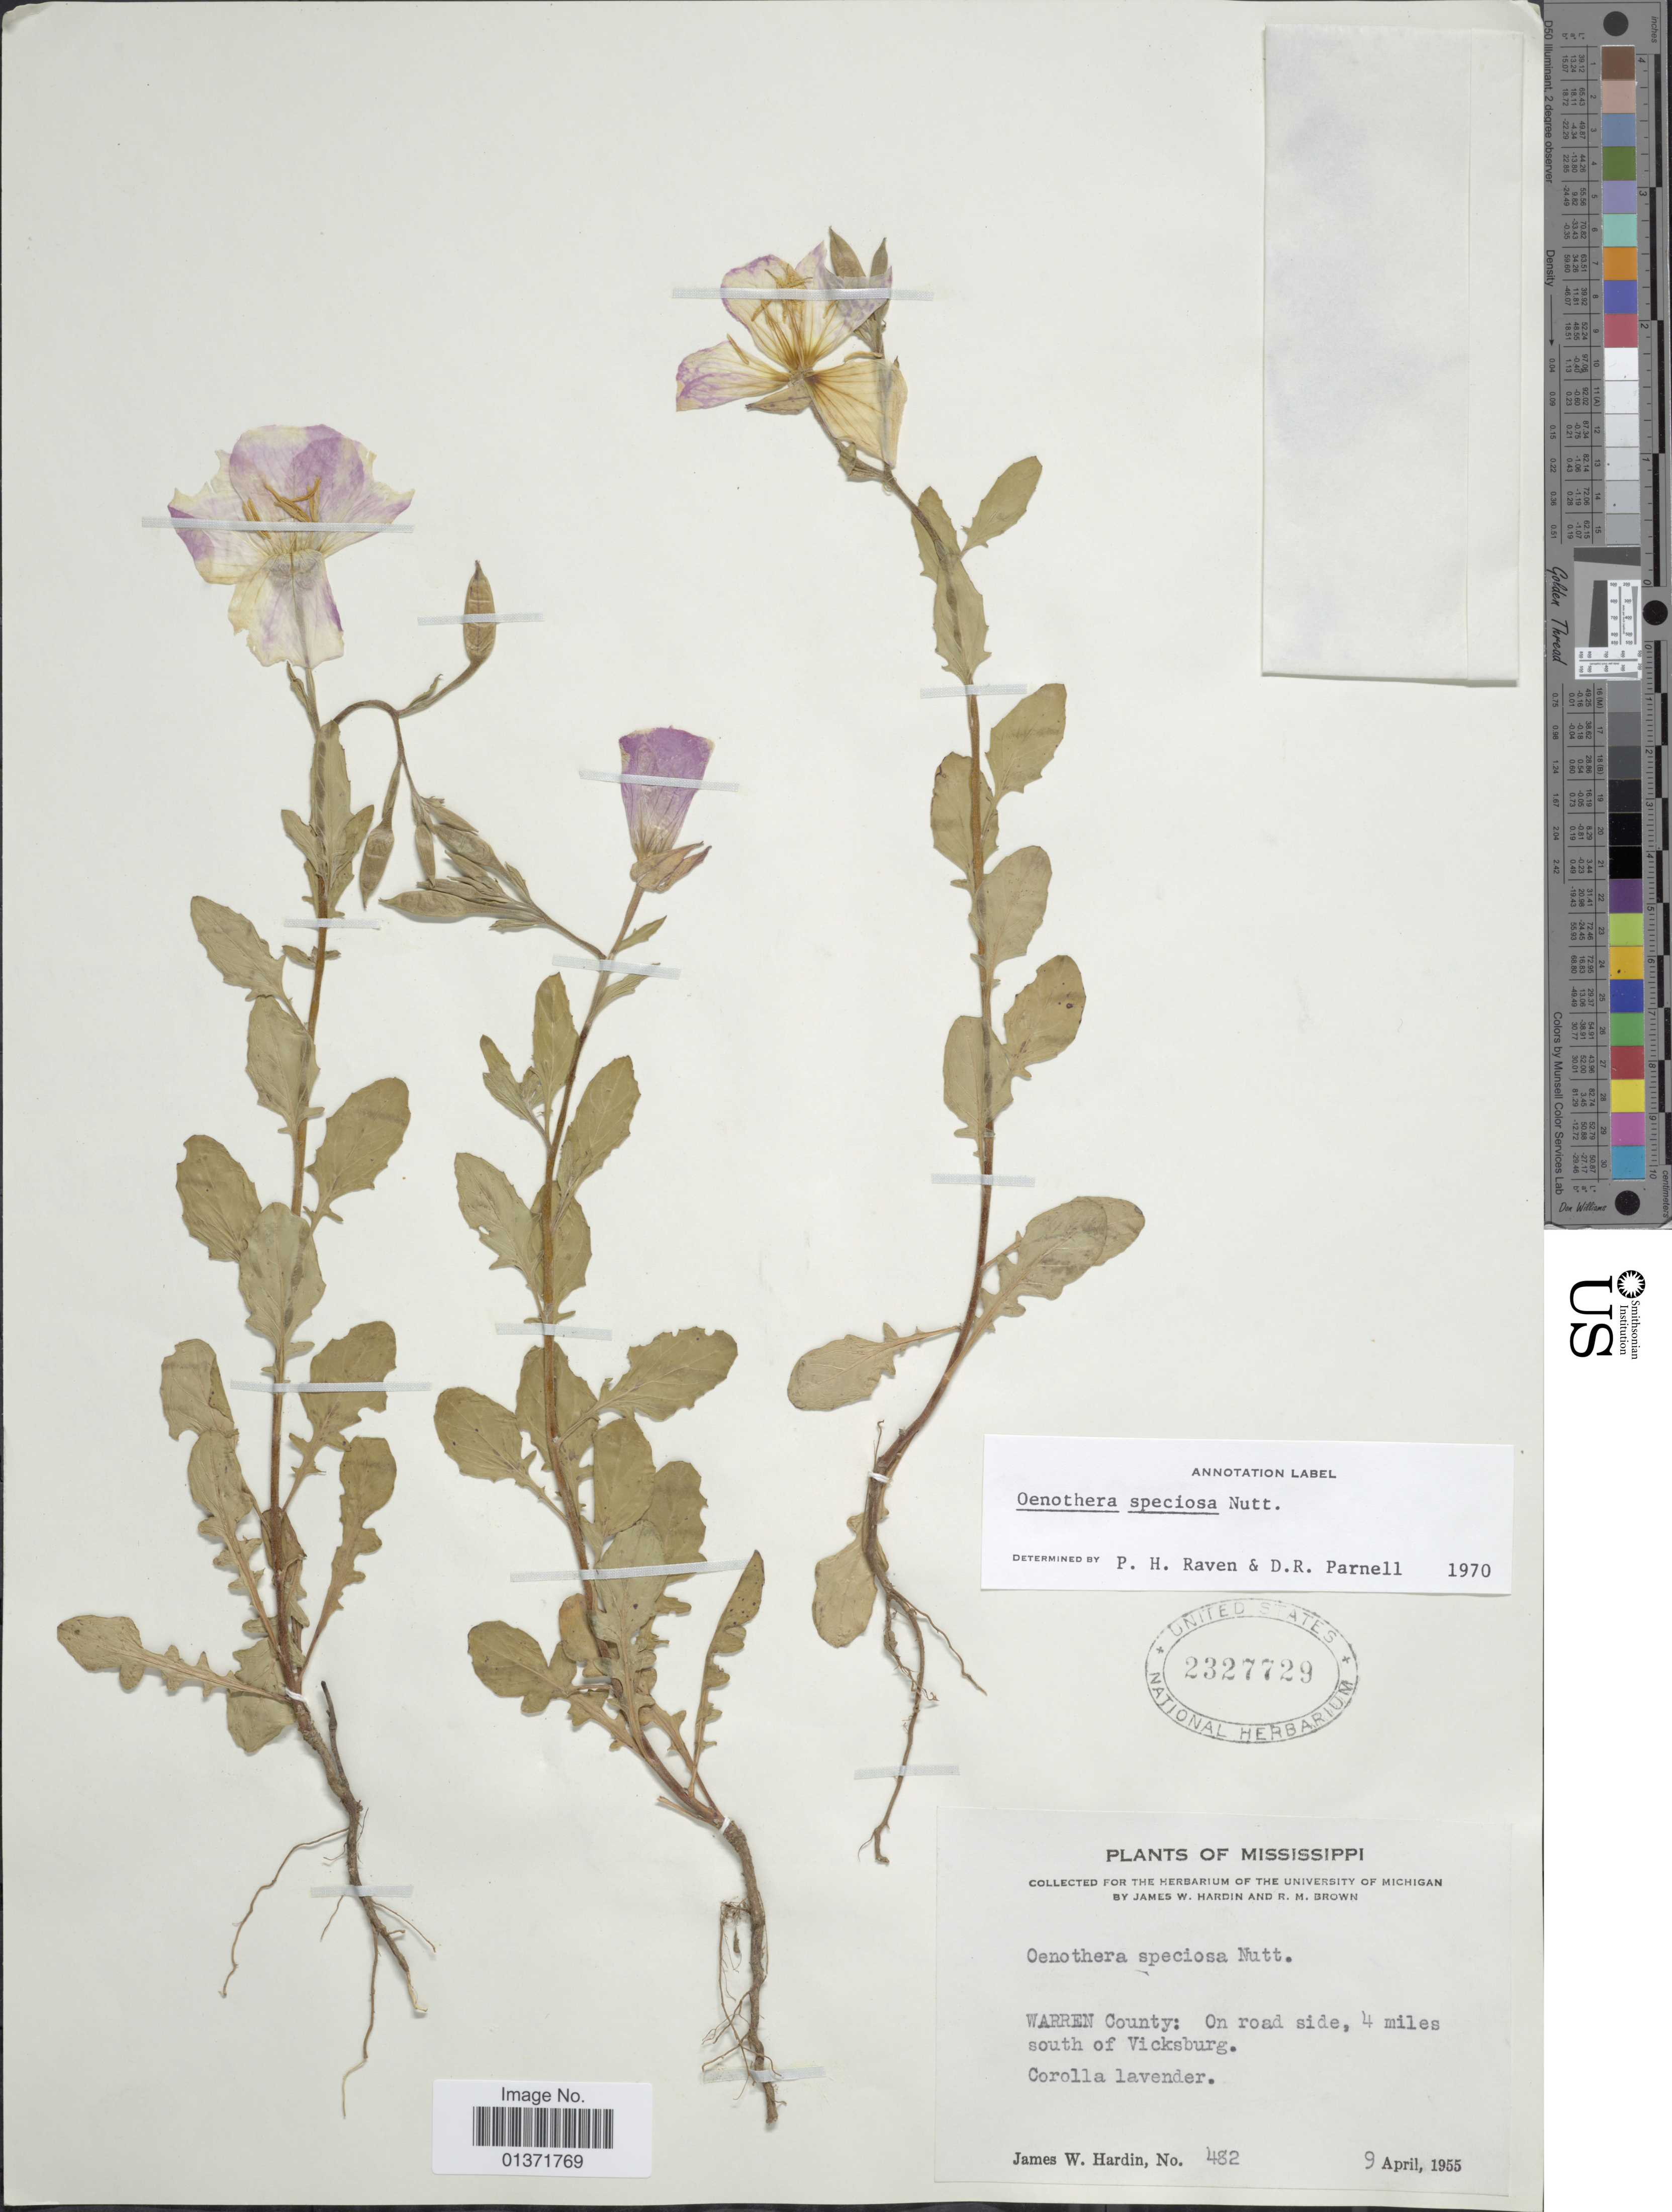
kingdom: Plantae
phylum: Tracheophyta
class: Magnoliopsida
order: Myrtales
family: Onagraceae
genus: Oenothera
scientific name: Oenothera speciosa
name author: Nutt.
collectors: J. W. Hardin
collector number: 482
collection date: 1955-04-09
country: United States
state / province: Mississippi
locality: Warren County: on road side, 4 miles south of Vicksburg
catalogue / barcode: US 2327729